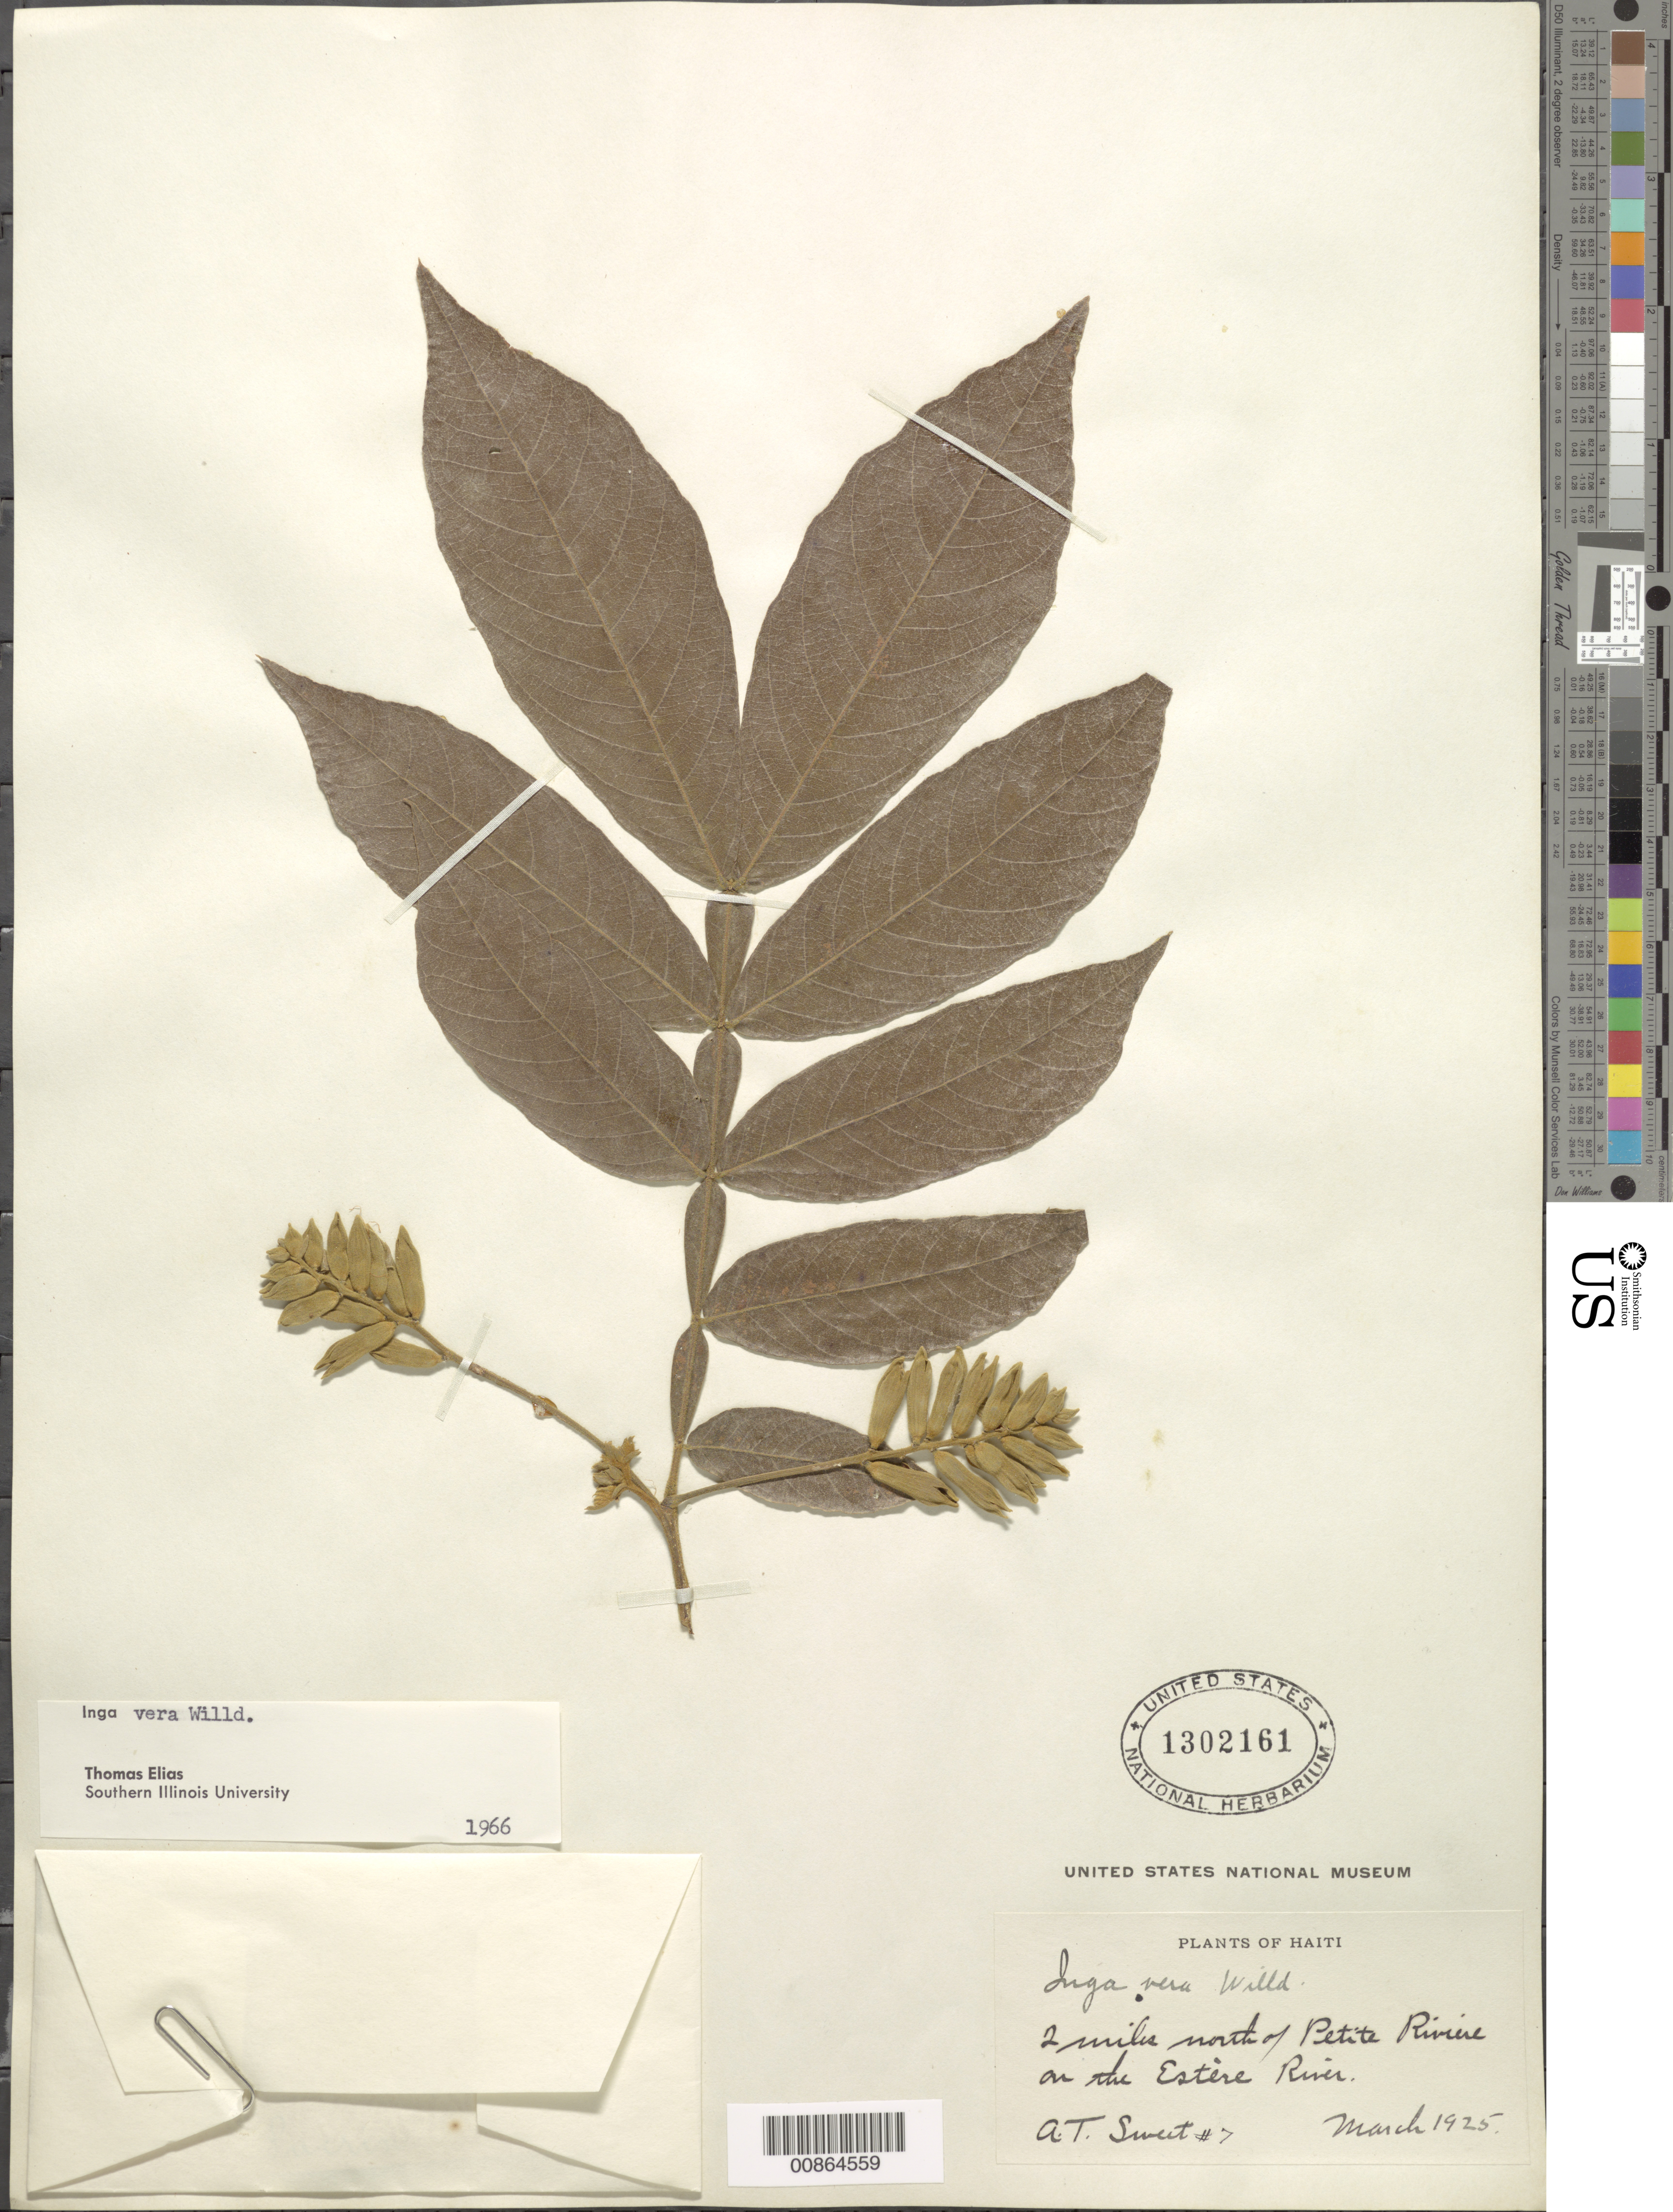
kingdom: Plantae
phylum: Tracheophyta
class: Magnoliopsida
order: Fabales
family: Fabaceae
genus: Inga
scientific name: Inga vera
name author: Willd.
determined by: Elias, T., (SIU), Southern Illinois University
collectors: A. T. Sweet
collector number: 7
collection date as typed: Mar 1925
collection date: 1925-03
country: Haiti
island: Hispaniola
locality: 2 miles north of Petite Rivière.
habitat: On the Estère River.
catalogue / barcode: US 1302161